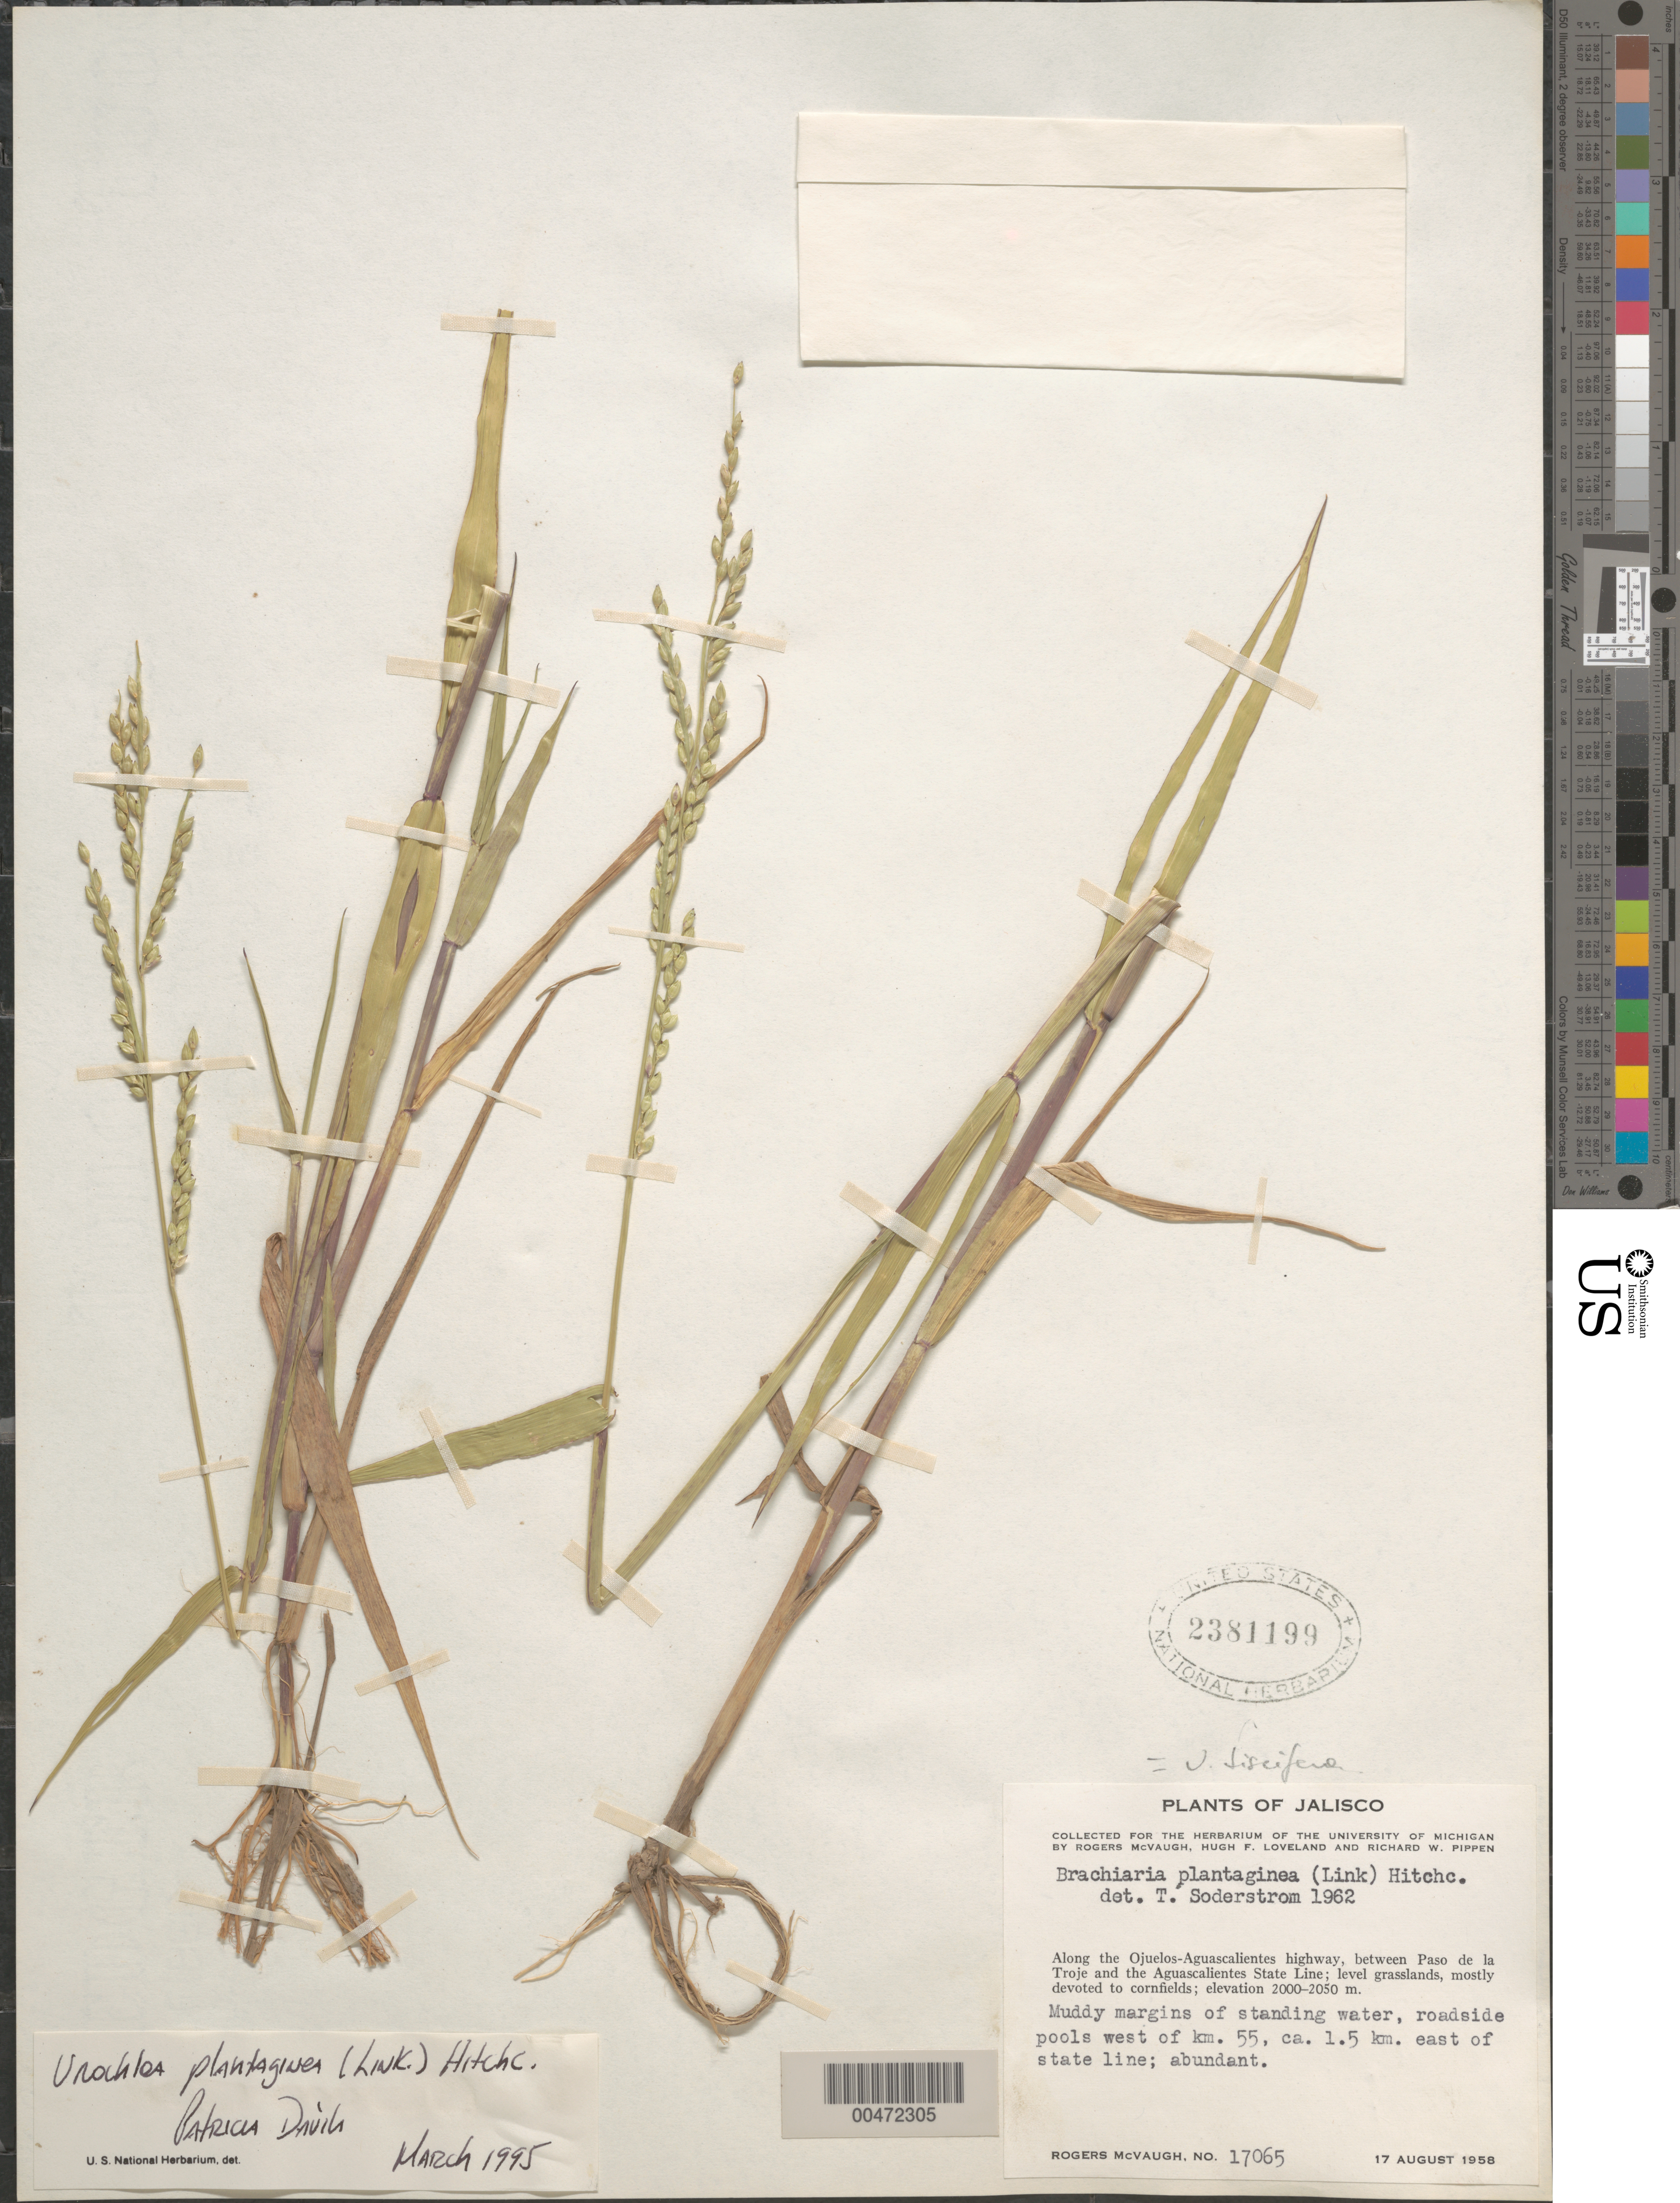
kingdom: Plantae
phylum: Tracheophyta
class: Liliopsida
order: Poales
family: Poaceae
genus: Urochloa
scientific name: Urochloa plantiginea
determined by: Dávila, P. D.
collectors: R. McVaugh, H. Loveland & R. W. Pippen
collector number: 17065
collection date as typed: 17 Aug 1958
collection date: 1958-08-17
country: Mexico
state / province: Jalisco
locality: Along the Ojuelos - Aguascalientes hwy, between Paso de la Troje & the AC state line, W of km 55, ca. 1.5 km E of the state line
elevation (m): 2000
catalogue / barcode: US 2381199